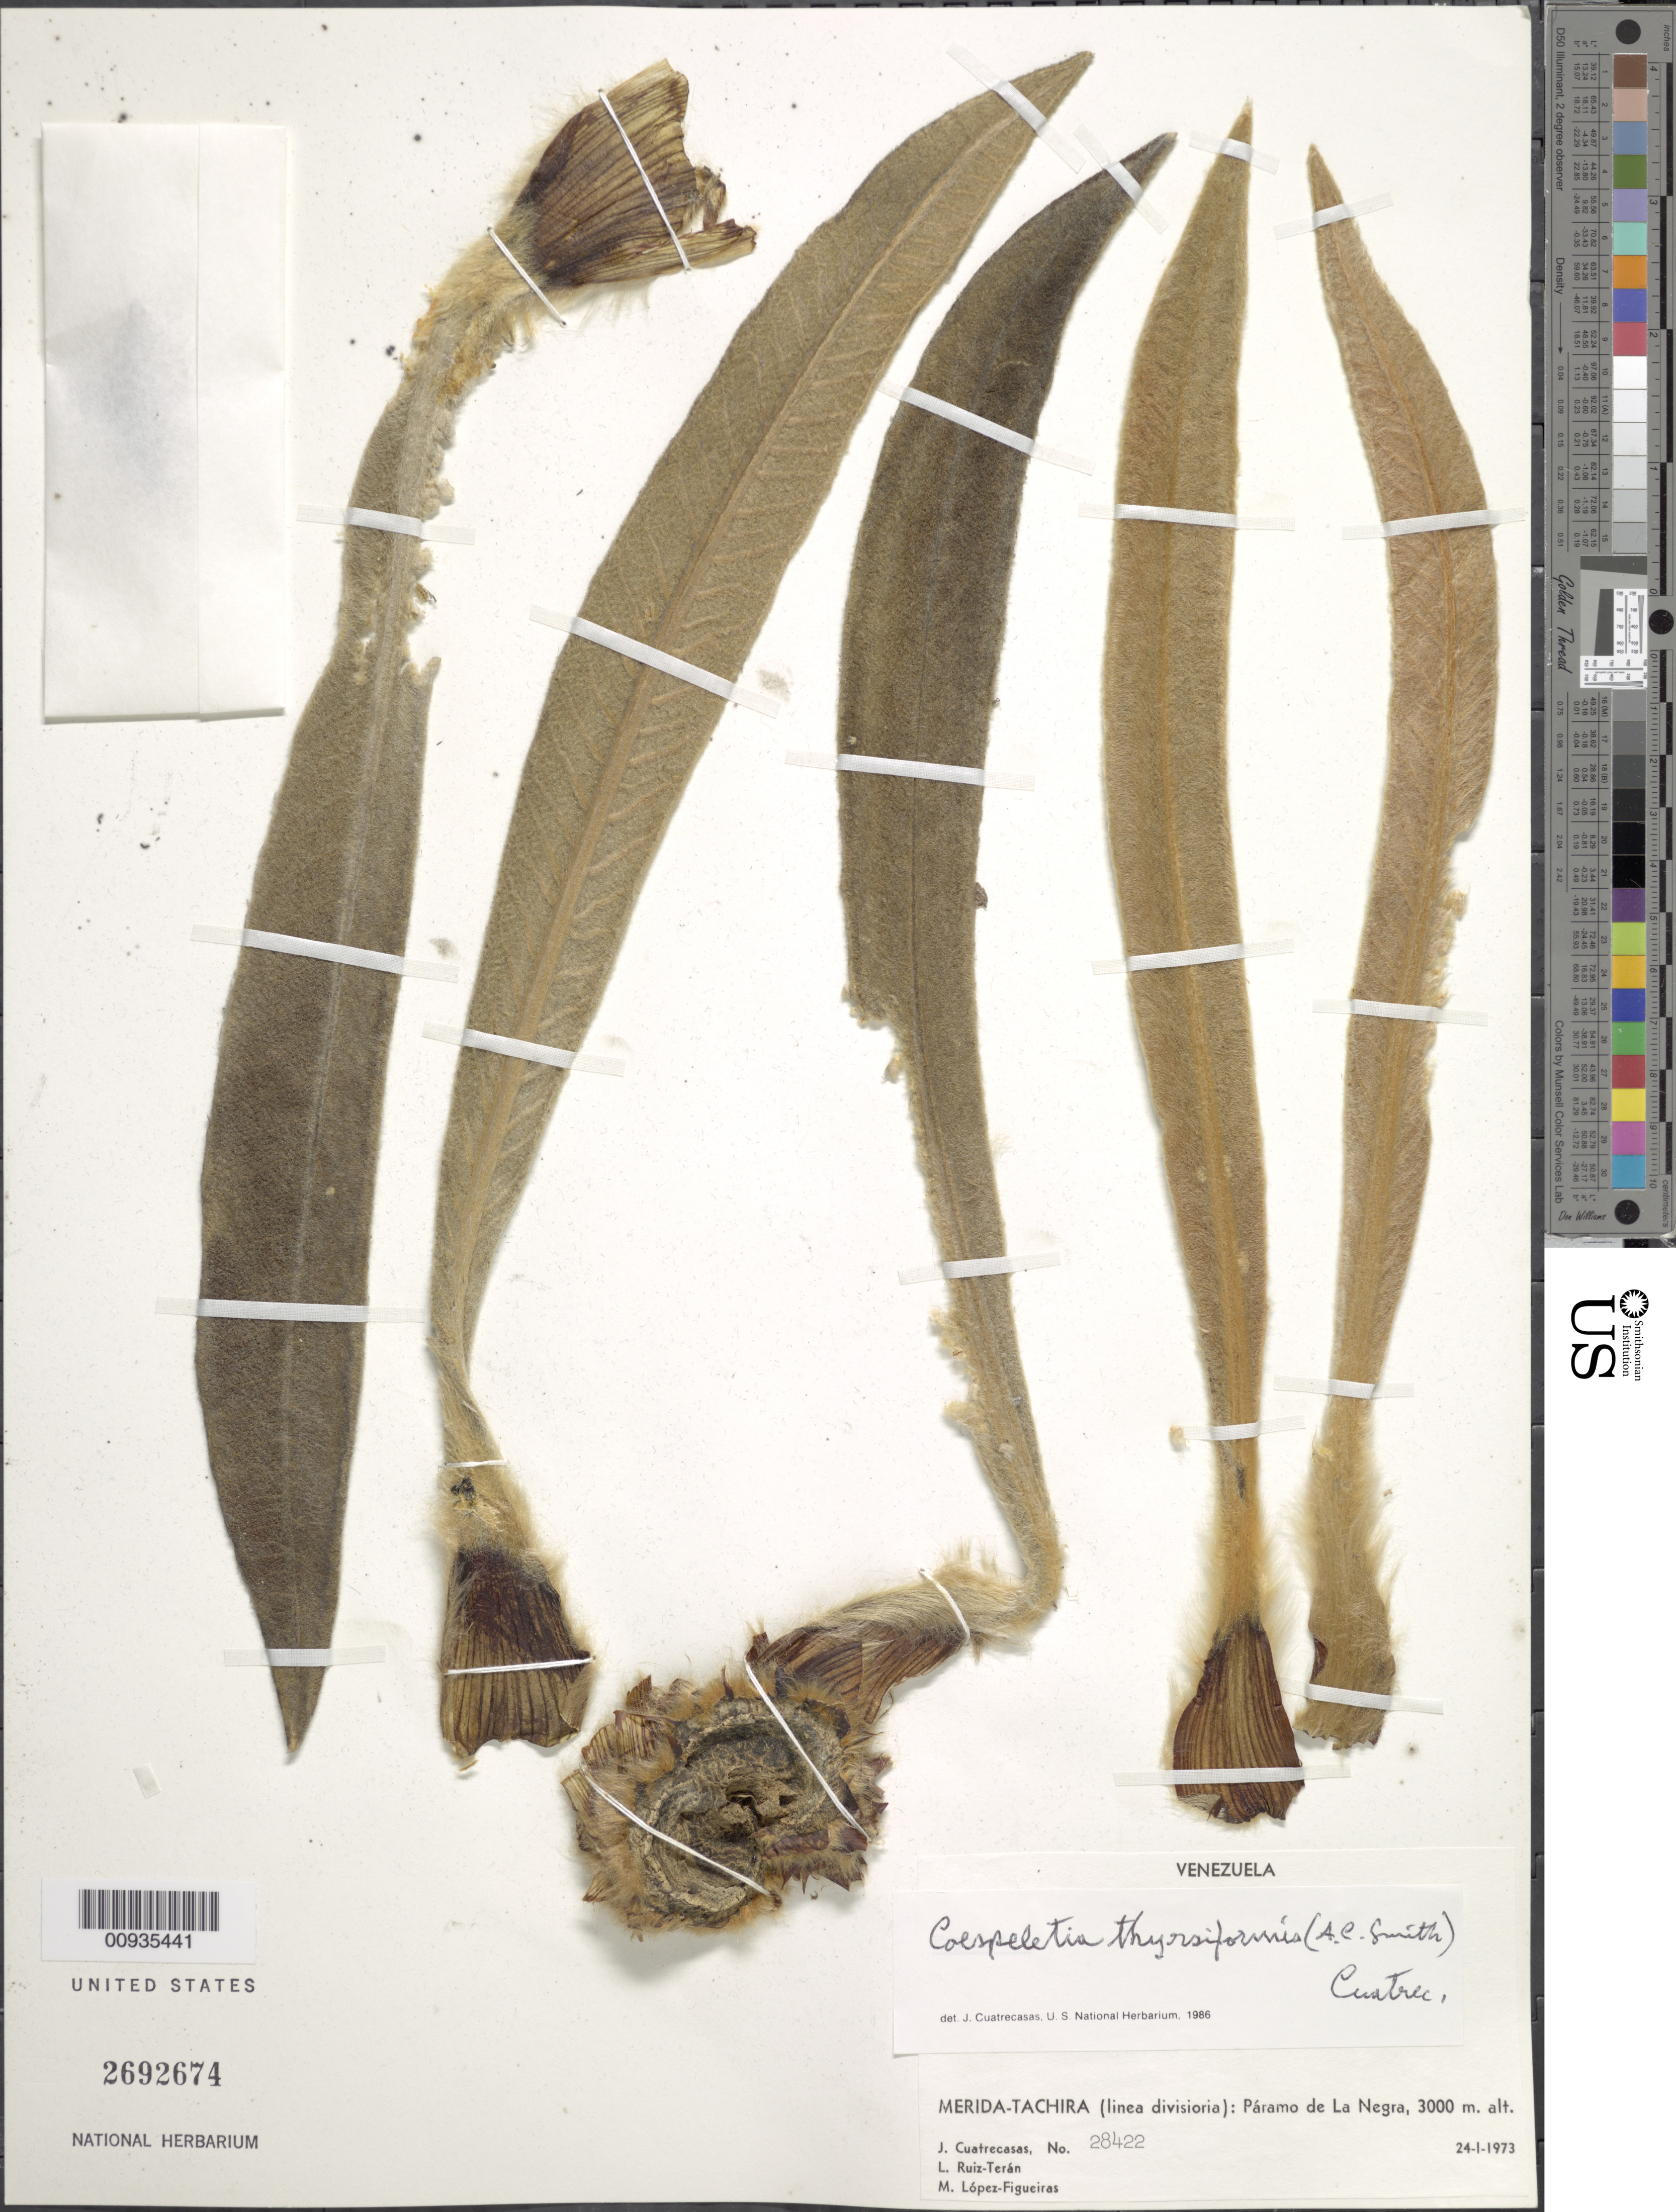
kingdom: Plantae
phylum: Tracheophyta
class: Magnoliopsida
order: Asterales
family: Asteraceae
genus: Coespeletia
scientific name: Coespeletia thyrsiformis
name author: (A.C. Sm.) Cuatrec.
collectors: J. Cuatrecasas, L. E. Ruíz-Terán & M. López Figueiras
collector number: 28422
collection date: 1973-01-24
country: Venezuela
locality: Merida-Tachira (linea divisioria): Paramo de La Negra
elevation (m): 3000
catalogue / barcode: US 2692674